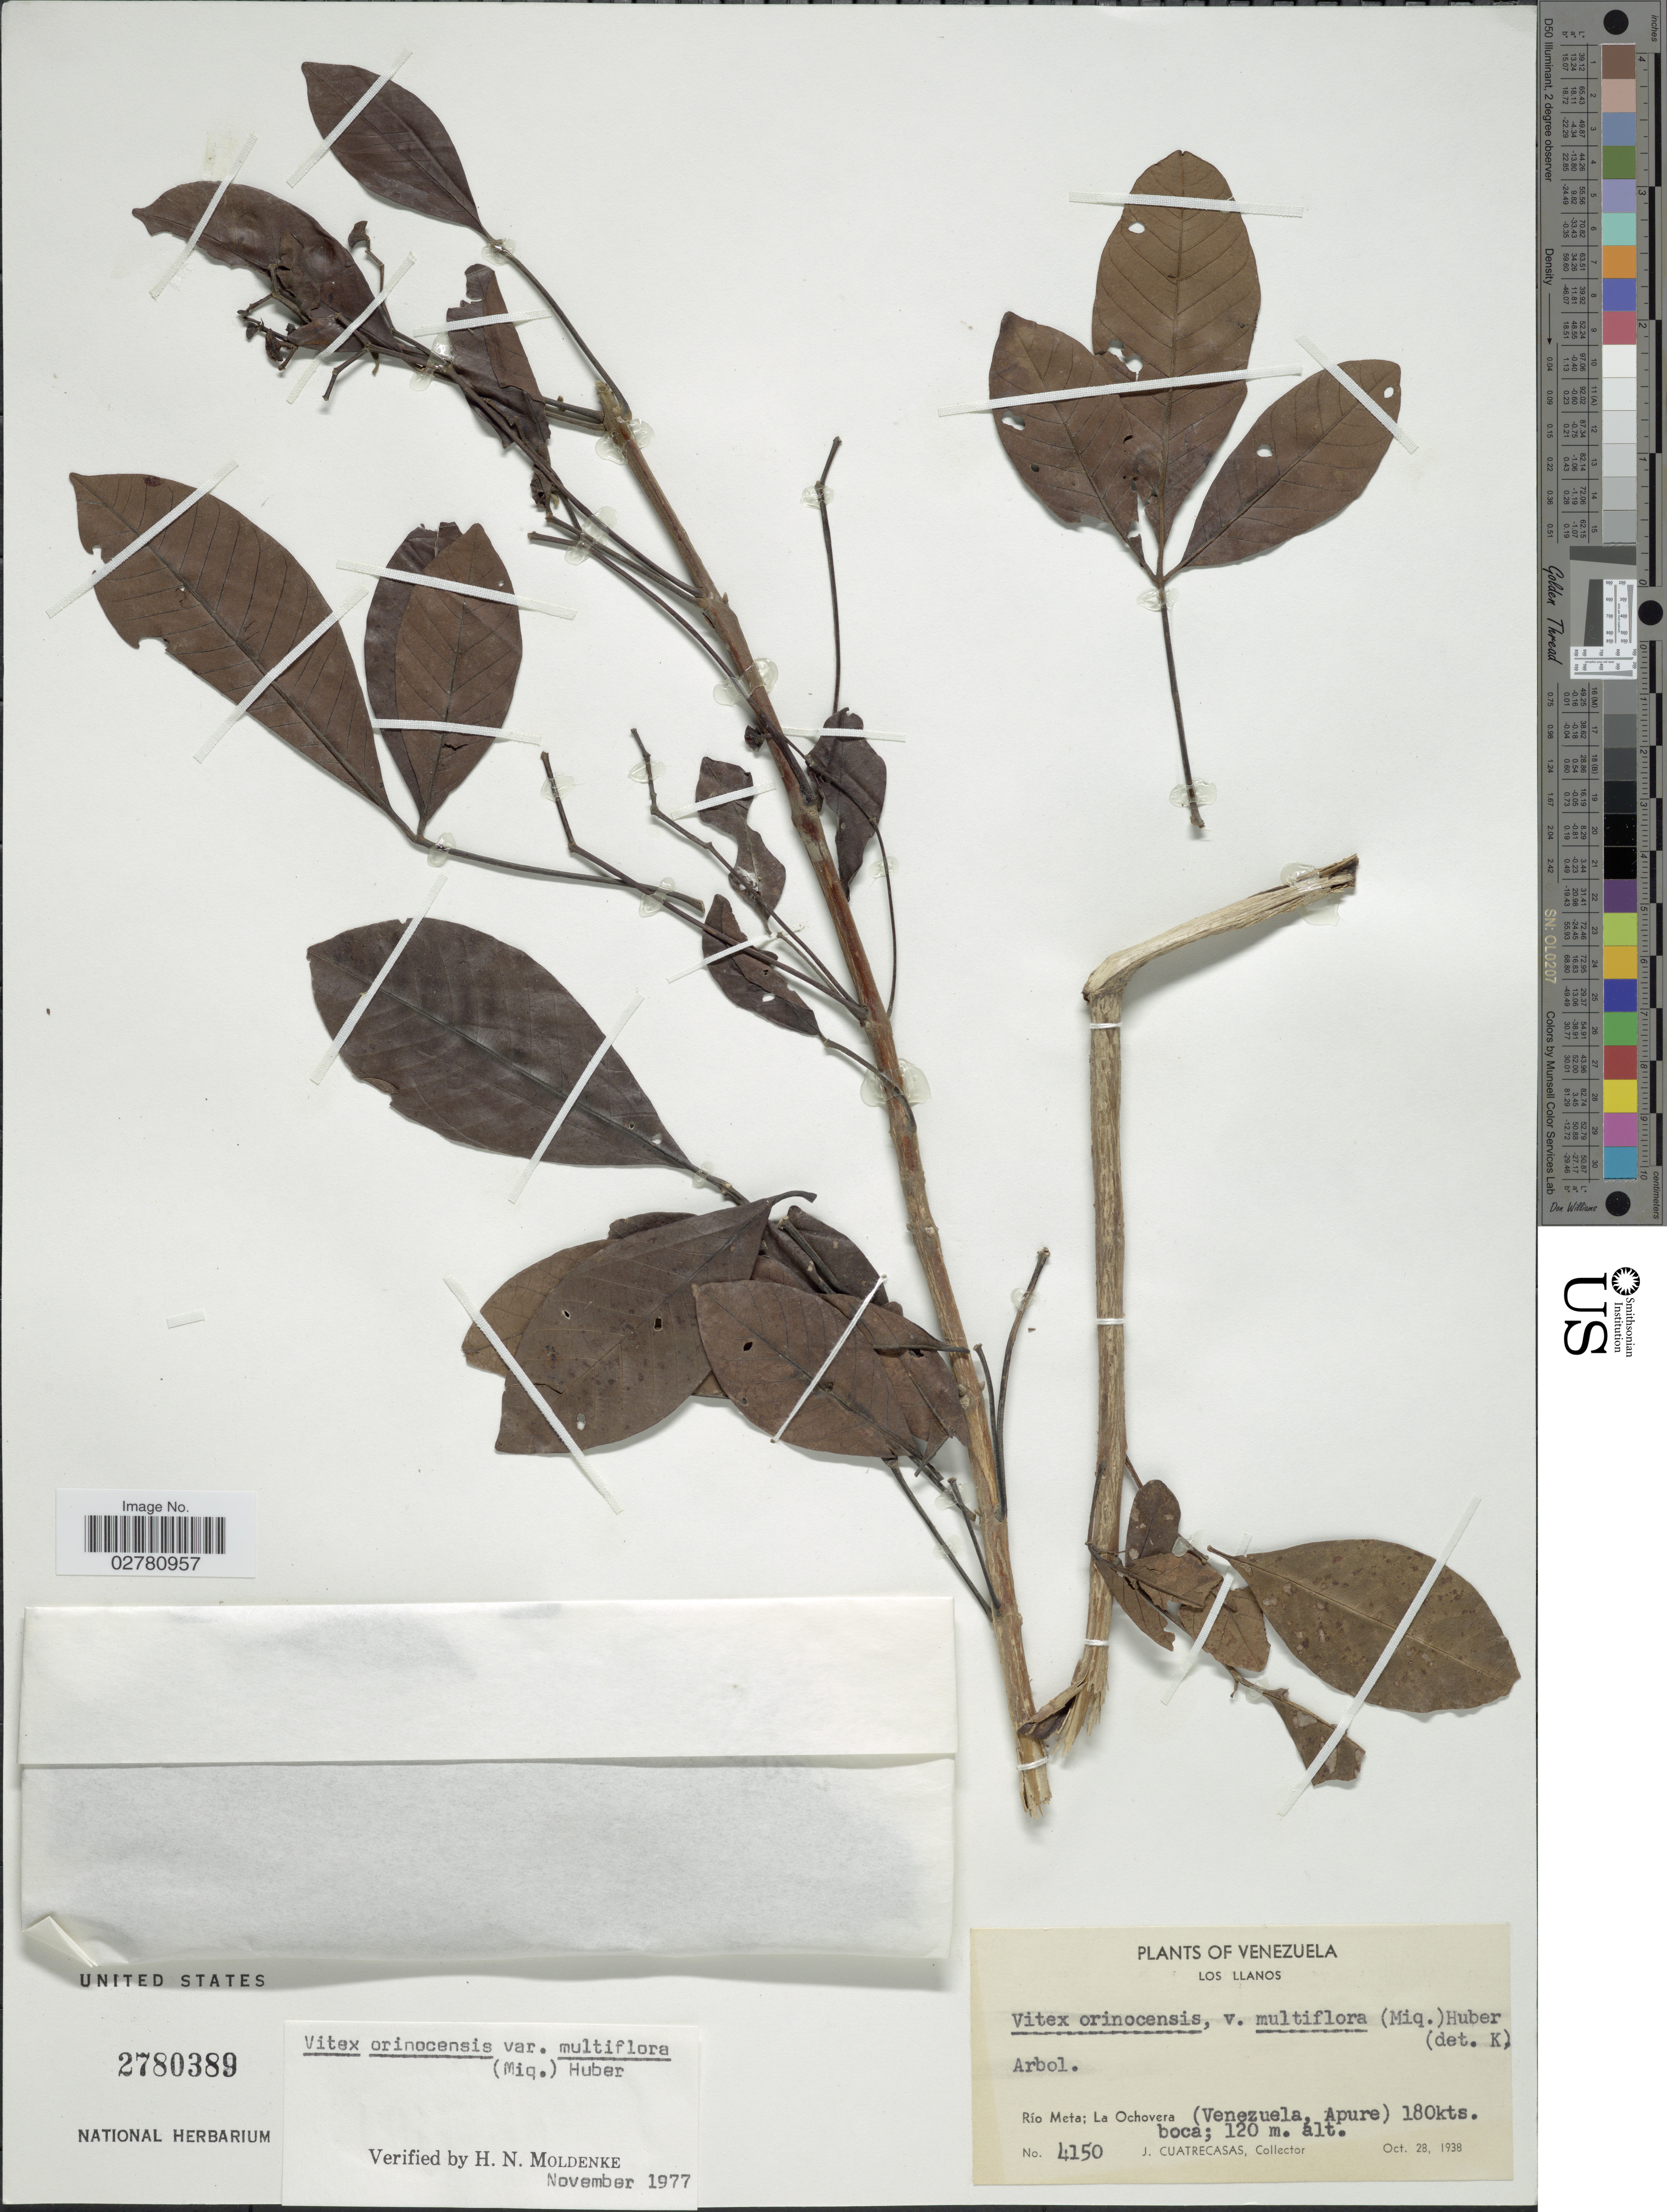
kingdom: Plantae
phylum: Tracheophyta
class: Magnoliopsida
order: Lamiales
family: Lamiaceae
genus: Vitex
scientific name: Vitex orinocensis var. multiflora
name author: (Miq.) Huber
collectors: J. Cuatrecasas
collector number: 4150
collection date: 1938-10-28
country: Venezuela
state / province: Apure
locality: Los Llanos. Río Meta; La Ochovera. 180kts. boca.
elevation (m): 120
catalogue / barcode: US 2780389